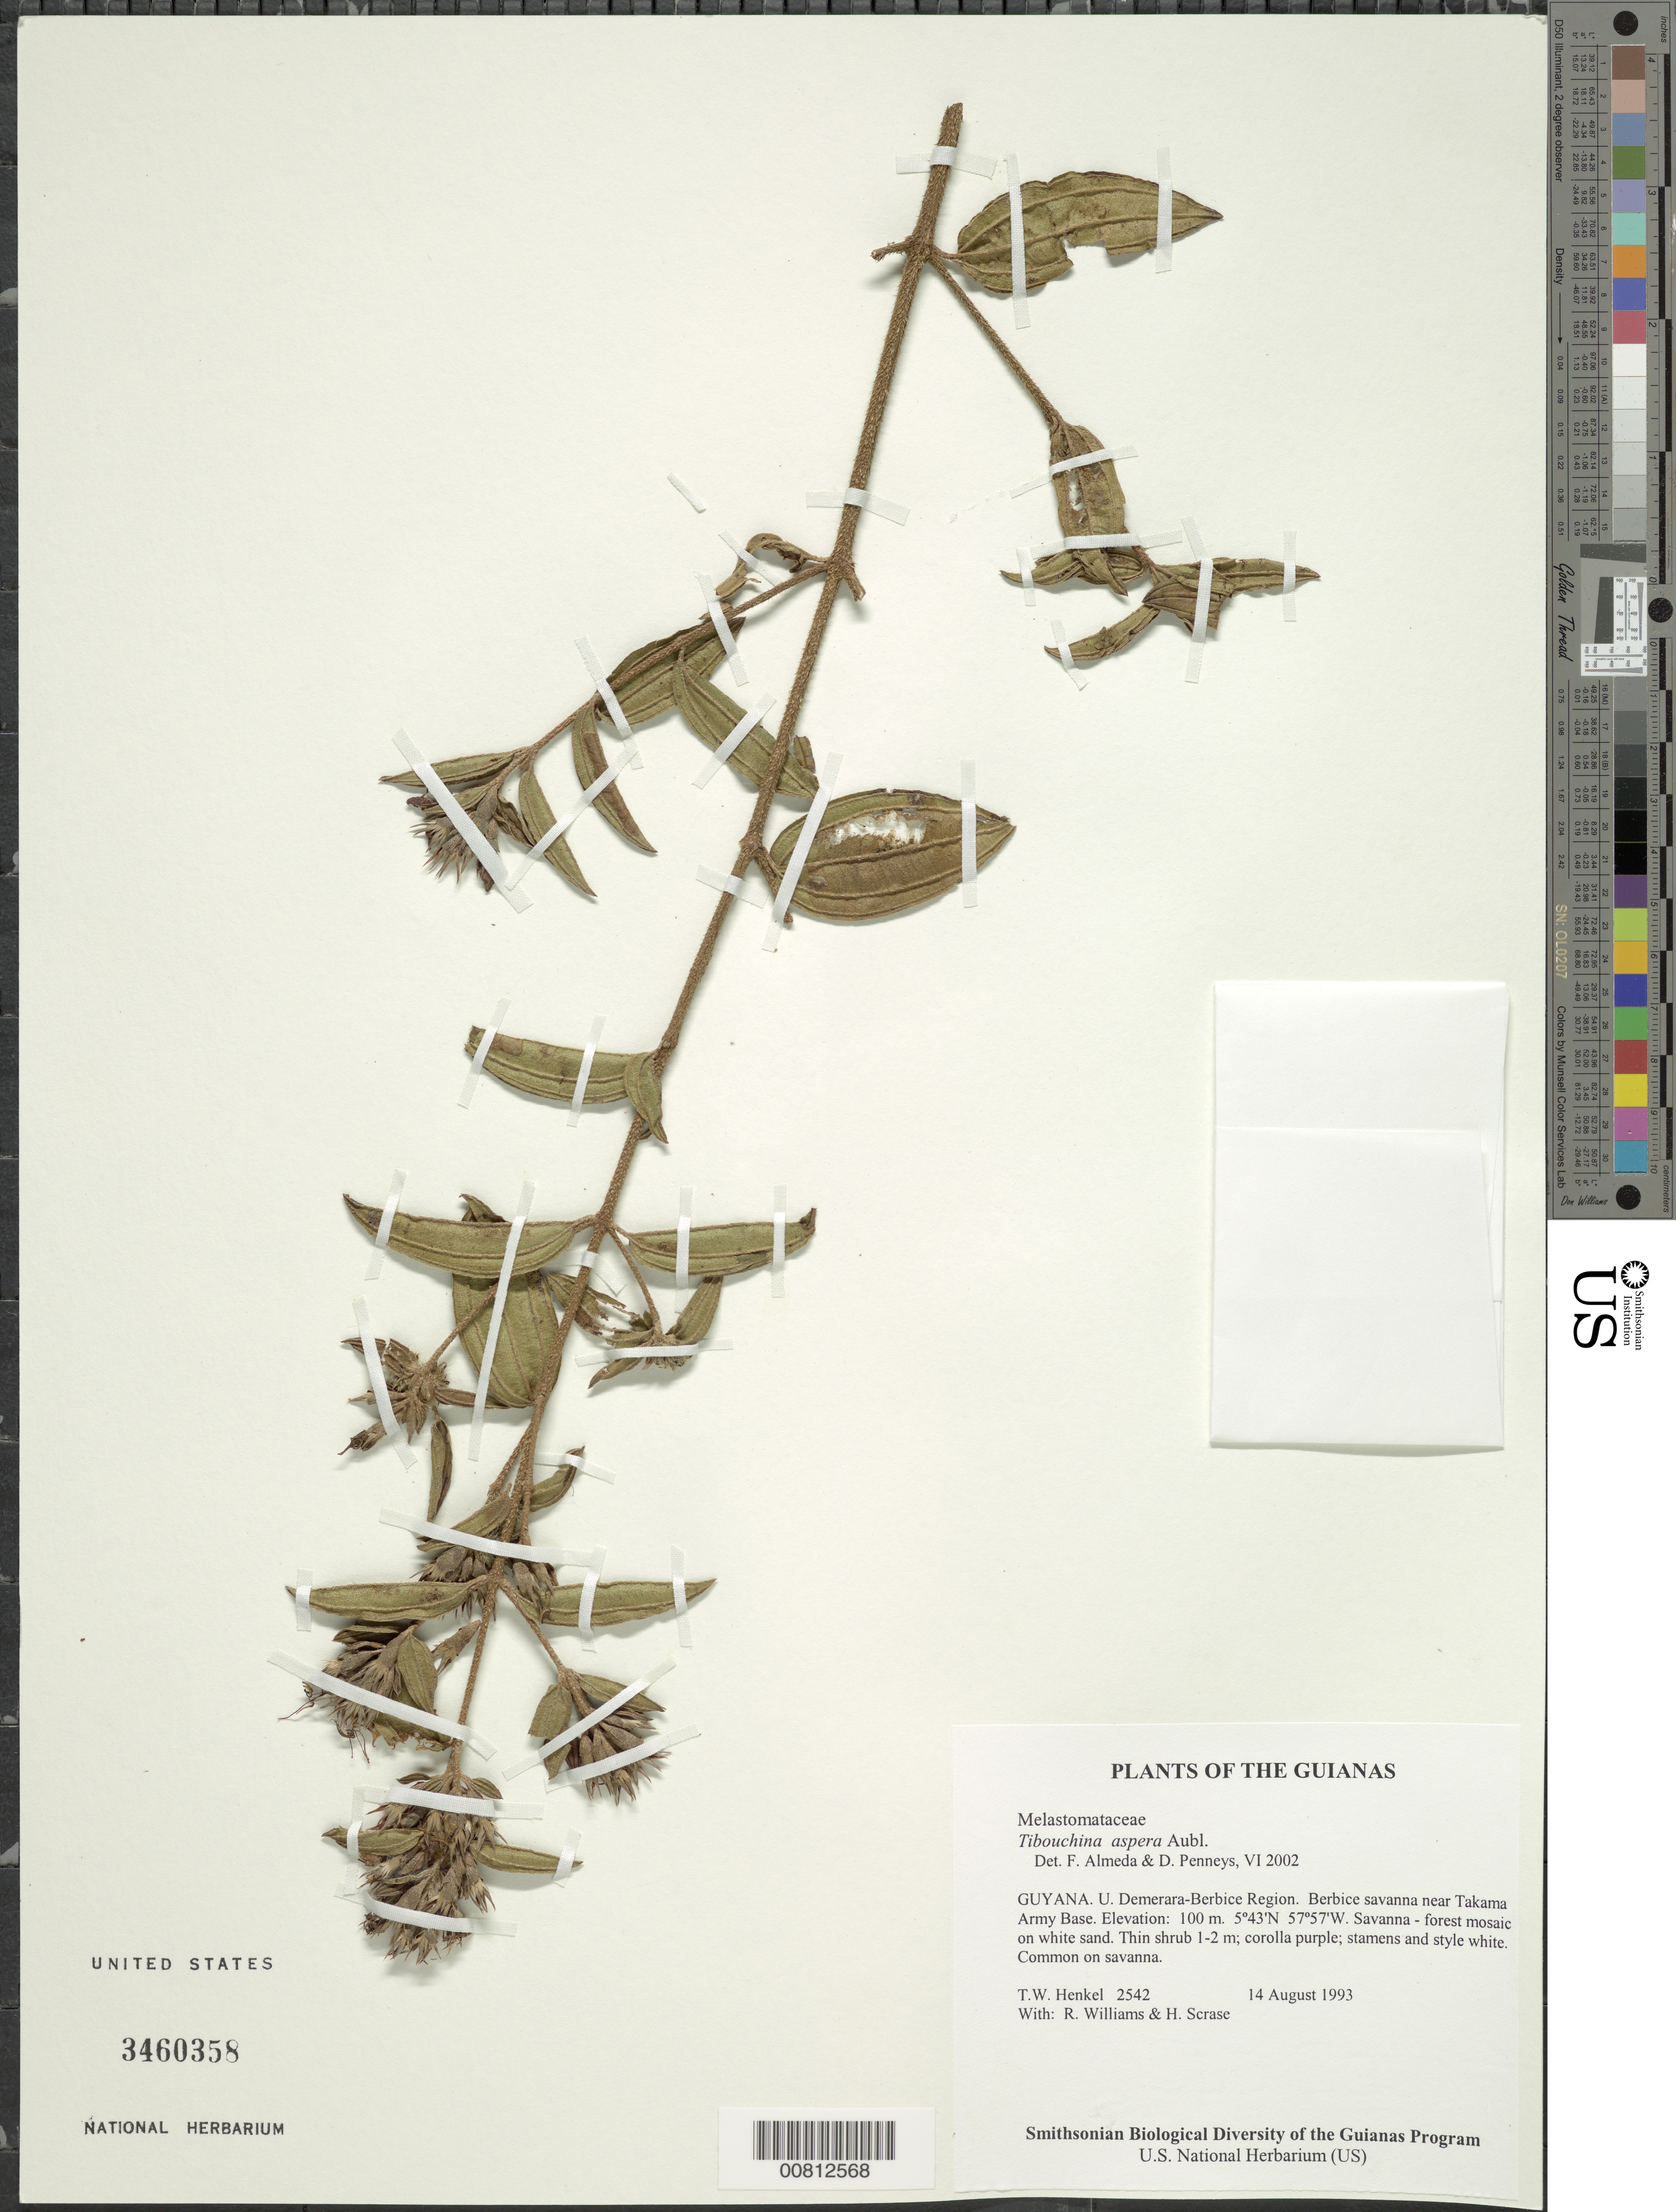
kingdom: Plantae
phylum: Tracheophyta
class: Magnoliopsida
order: Myrtales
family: Melastomataceae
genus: Tibouchina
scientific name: Tibouchina aspera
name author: Aubl.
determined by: Almeda, F.; Penneys, D. S.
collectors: T. Henkel, R. Williams & H. Scrase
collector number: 2542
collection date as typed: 14 August 1993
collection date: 1993-08-14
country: Guyana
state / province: U. Demerara-Berbice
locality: Berbice savanna near Takama Army Base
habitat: Savanna - forest mosaic on white sand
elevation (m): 100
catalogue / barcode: US 3460358